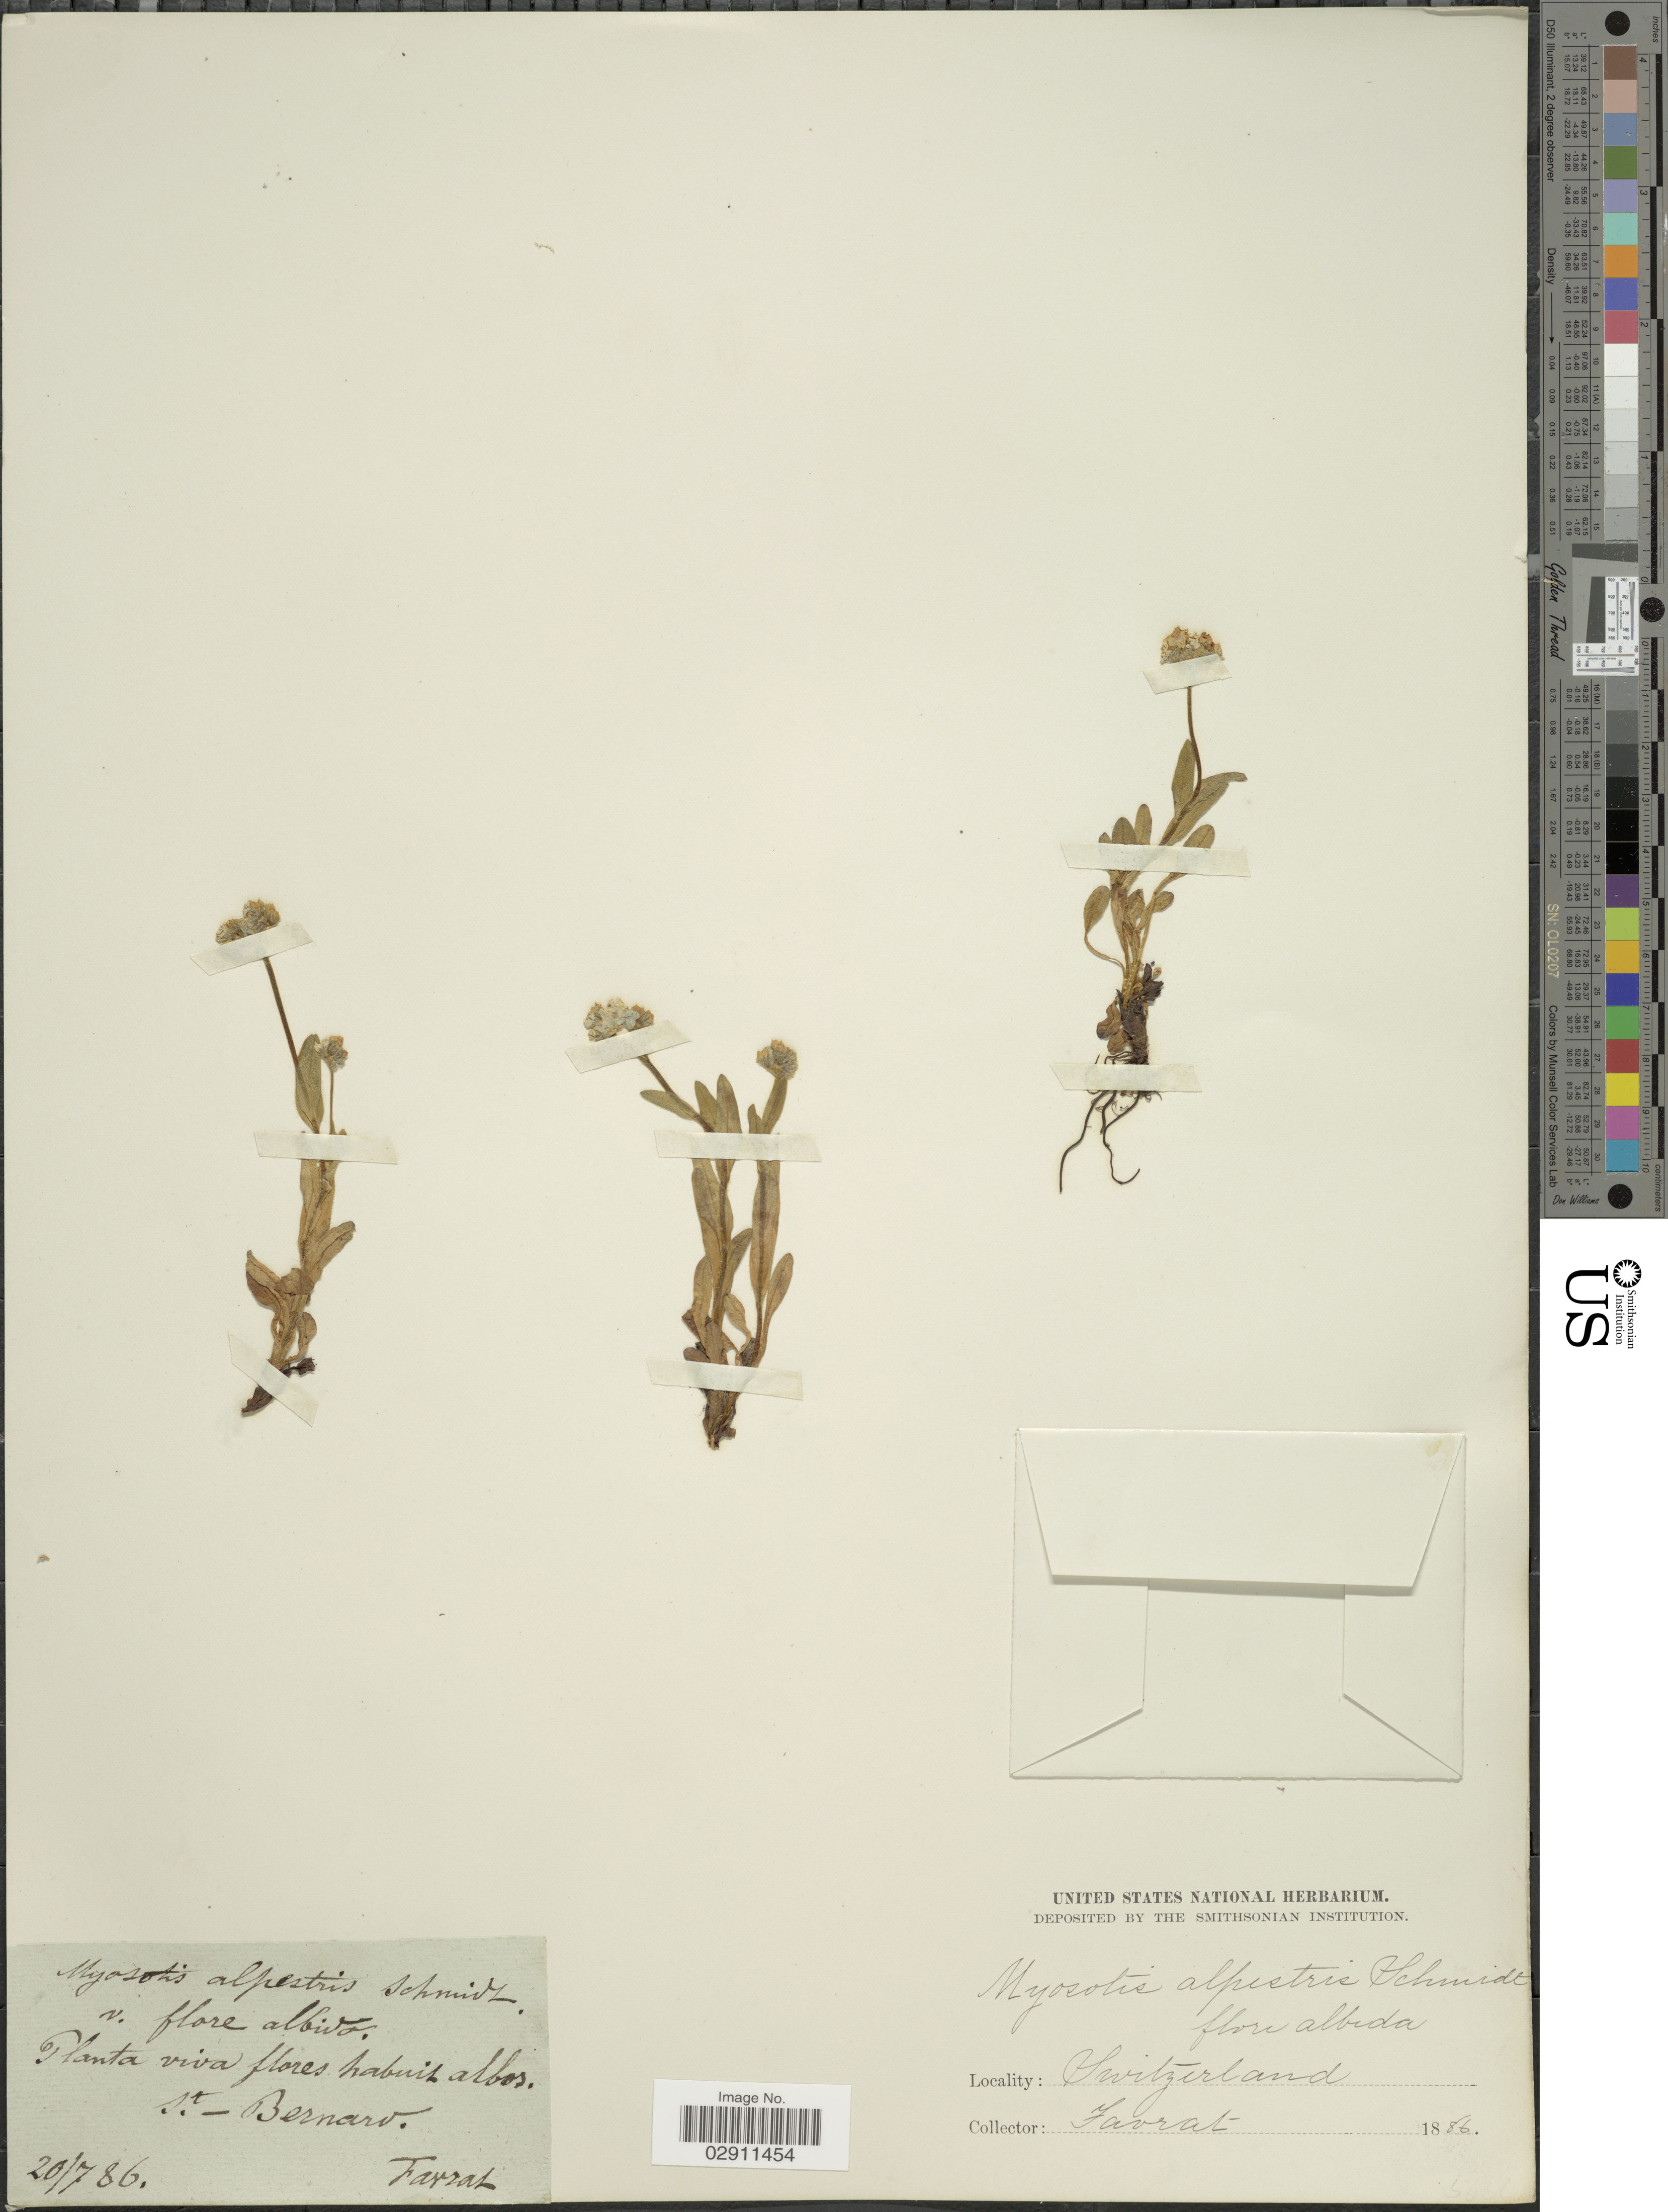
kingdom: Plantae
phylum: Tracheophyta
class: Magnoliopsida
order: Boraginales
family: Boraginaceae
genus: Myosotis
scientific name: Myosotis alpestris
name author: F.W. Schmidt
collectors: L. Favrat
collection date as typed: Transcribed d/m/y: 20/7/86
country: Switzerland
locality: St. Bernard.